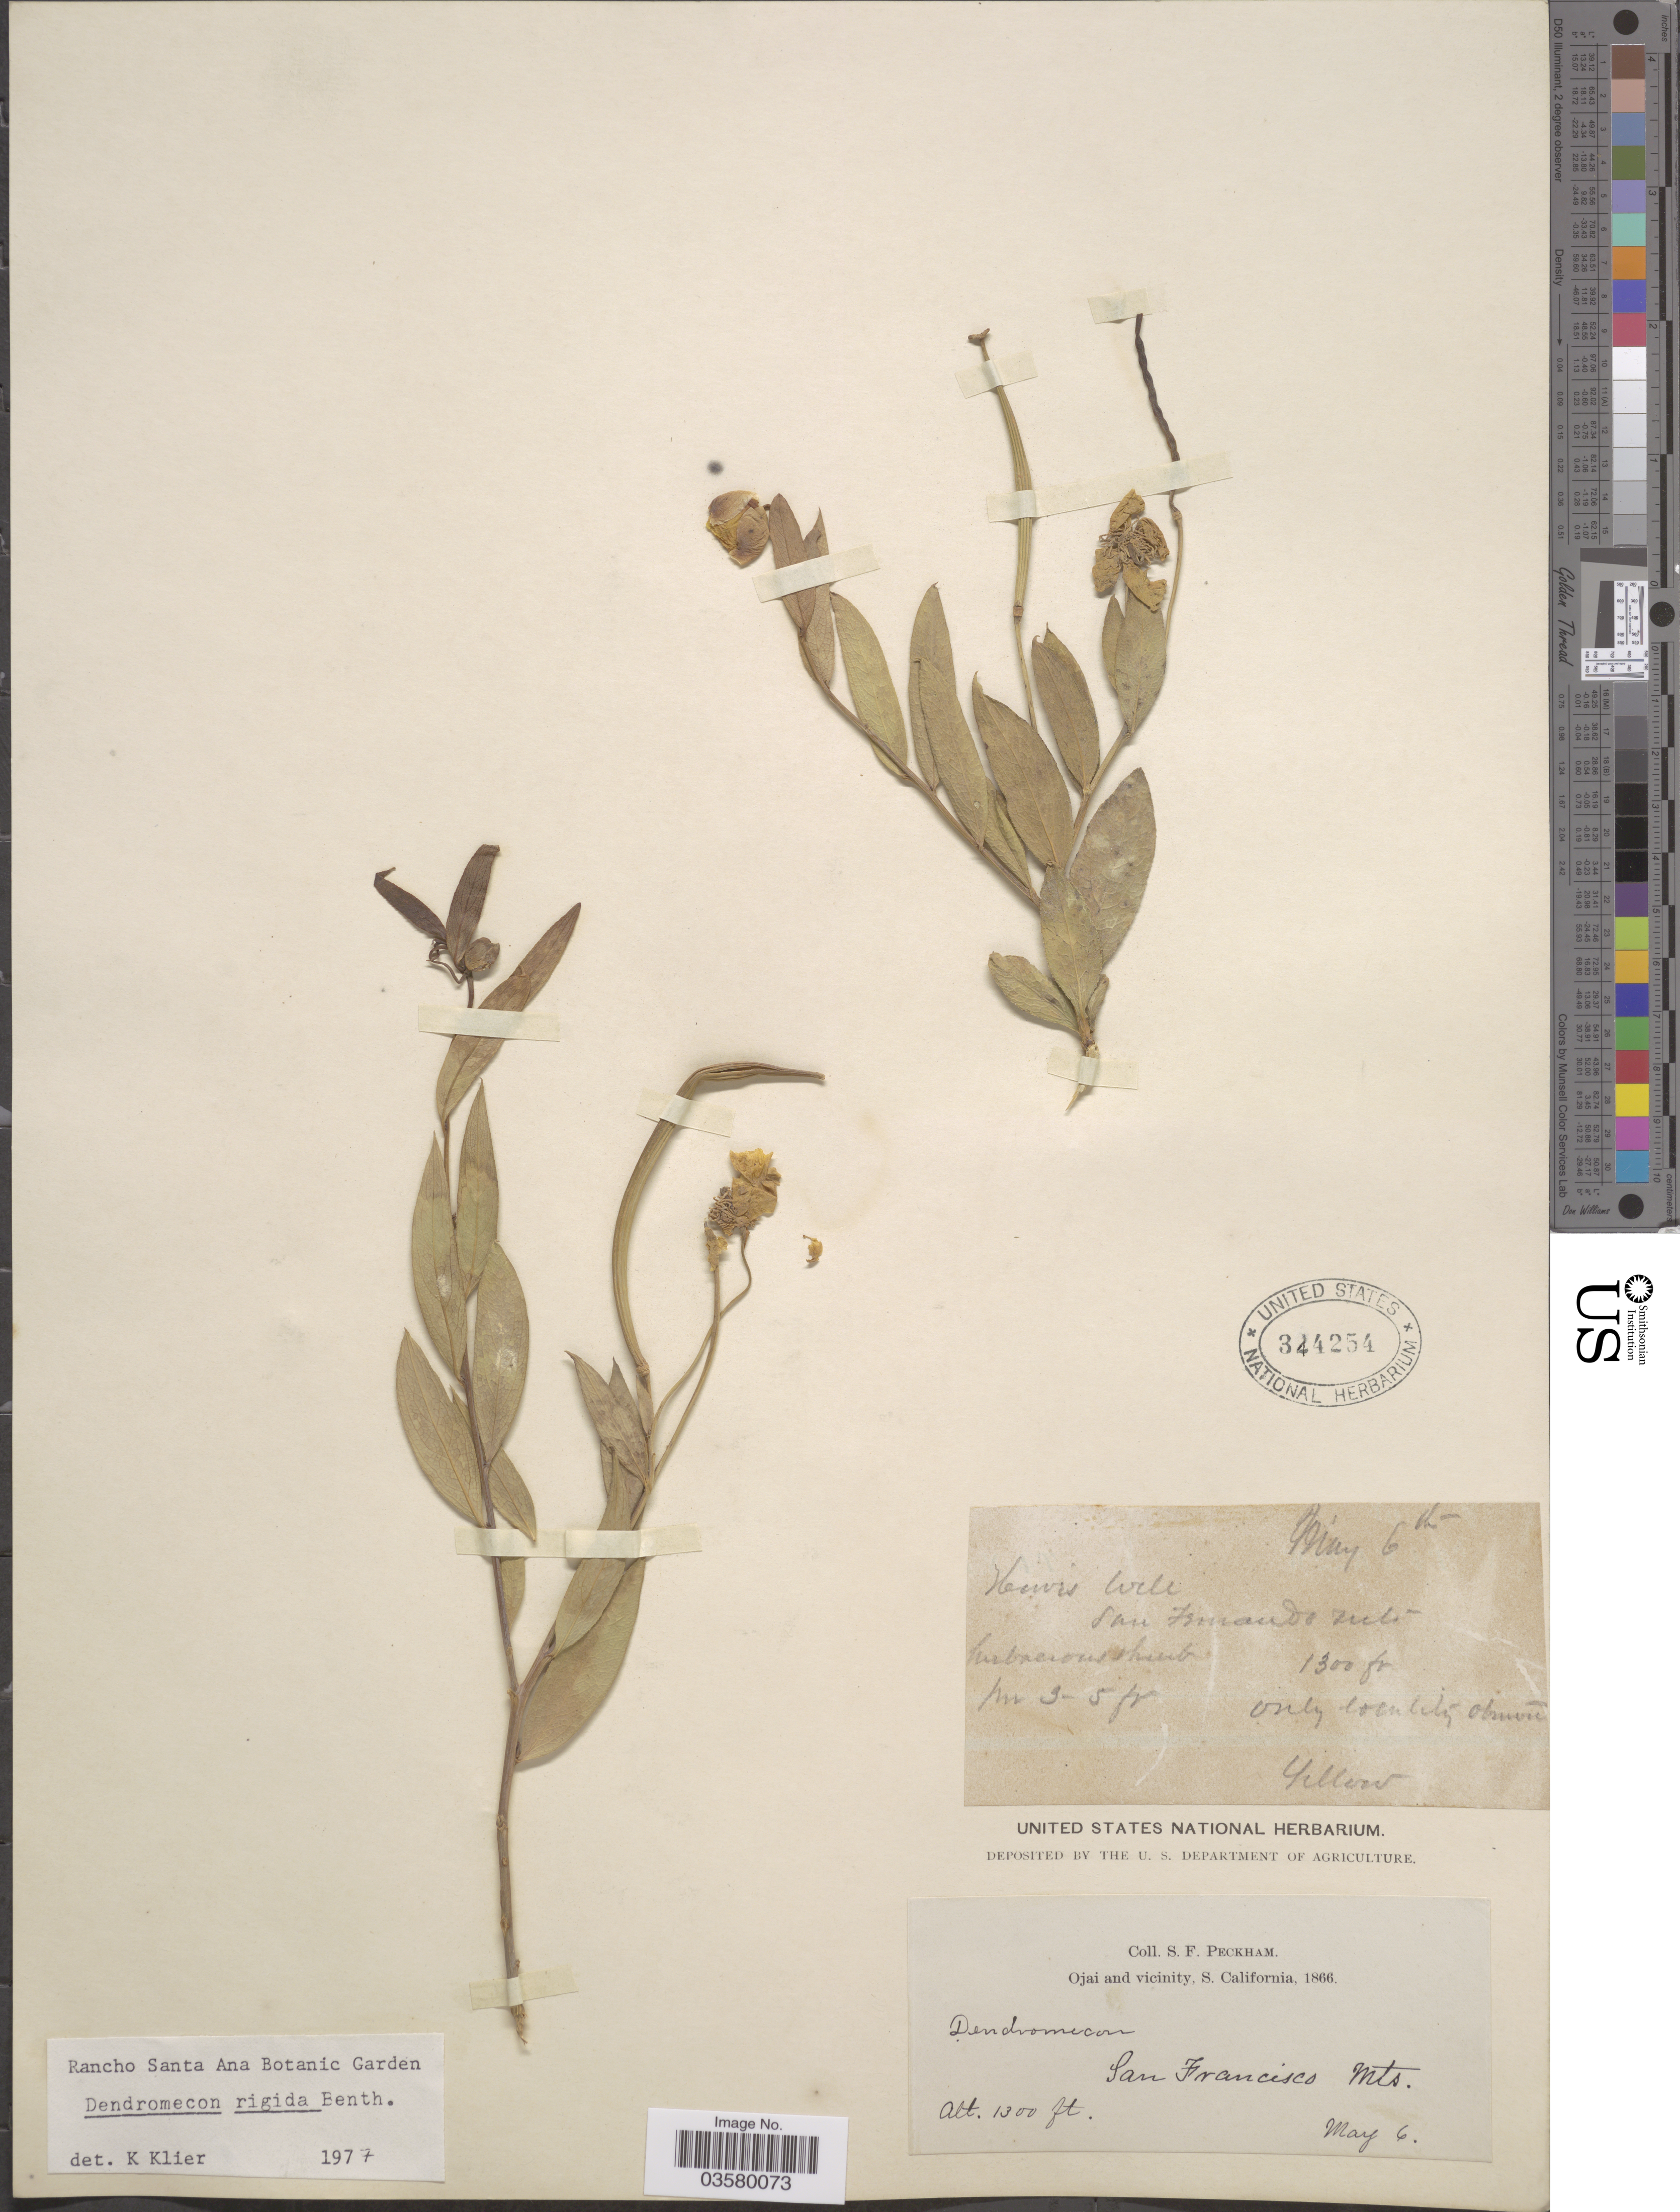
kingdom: Plantae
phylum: Tracheophyta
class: Magnoliopsida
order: Ranunculales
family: Papaveraceae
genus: Dendromecon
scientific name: Dendromecon rigida subsp. rigida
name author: Benth.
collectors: S. Peckham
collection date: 1866-05-06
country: United States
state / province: California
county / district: San Francisco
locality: Ojai and vicinity, S. California. San Francisco Mts.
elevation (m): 396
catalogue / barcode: US 344254